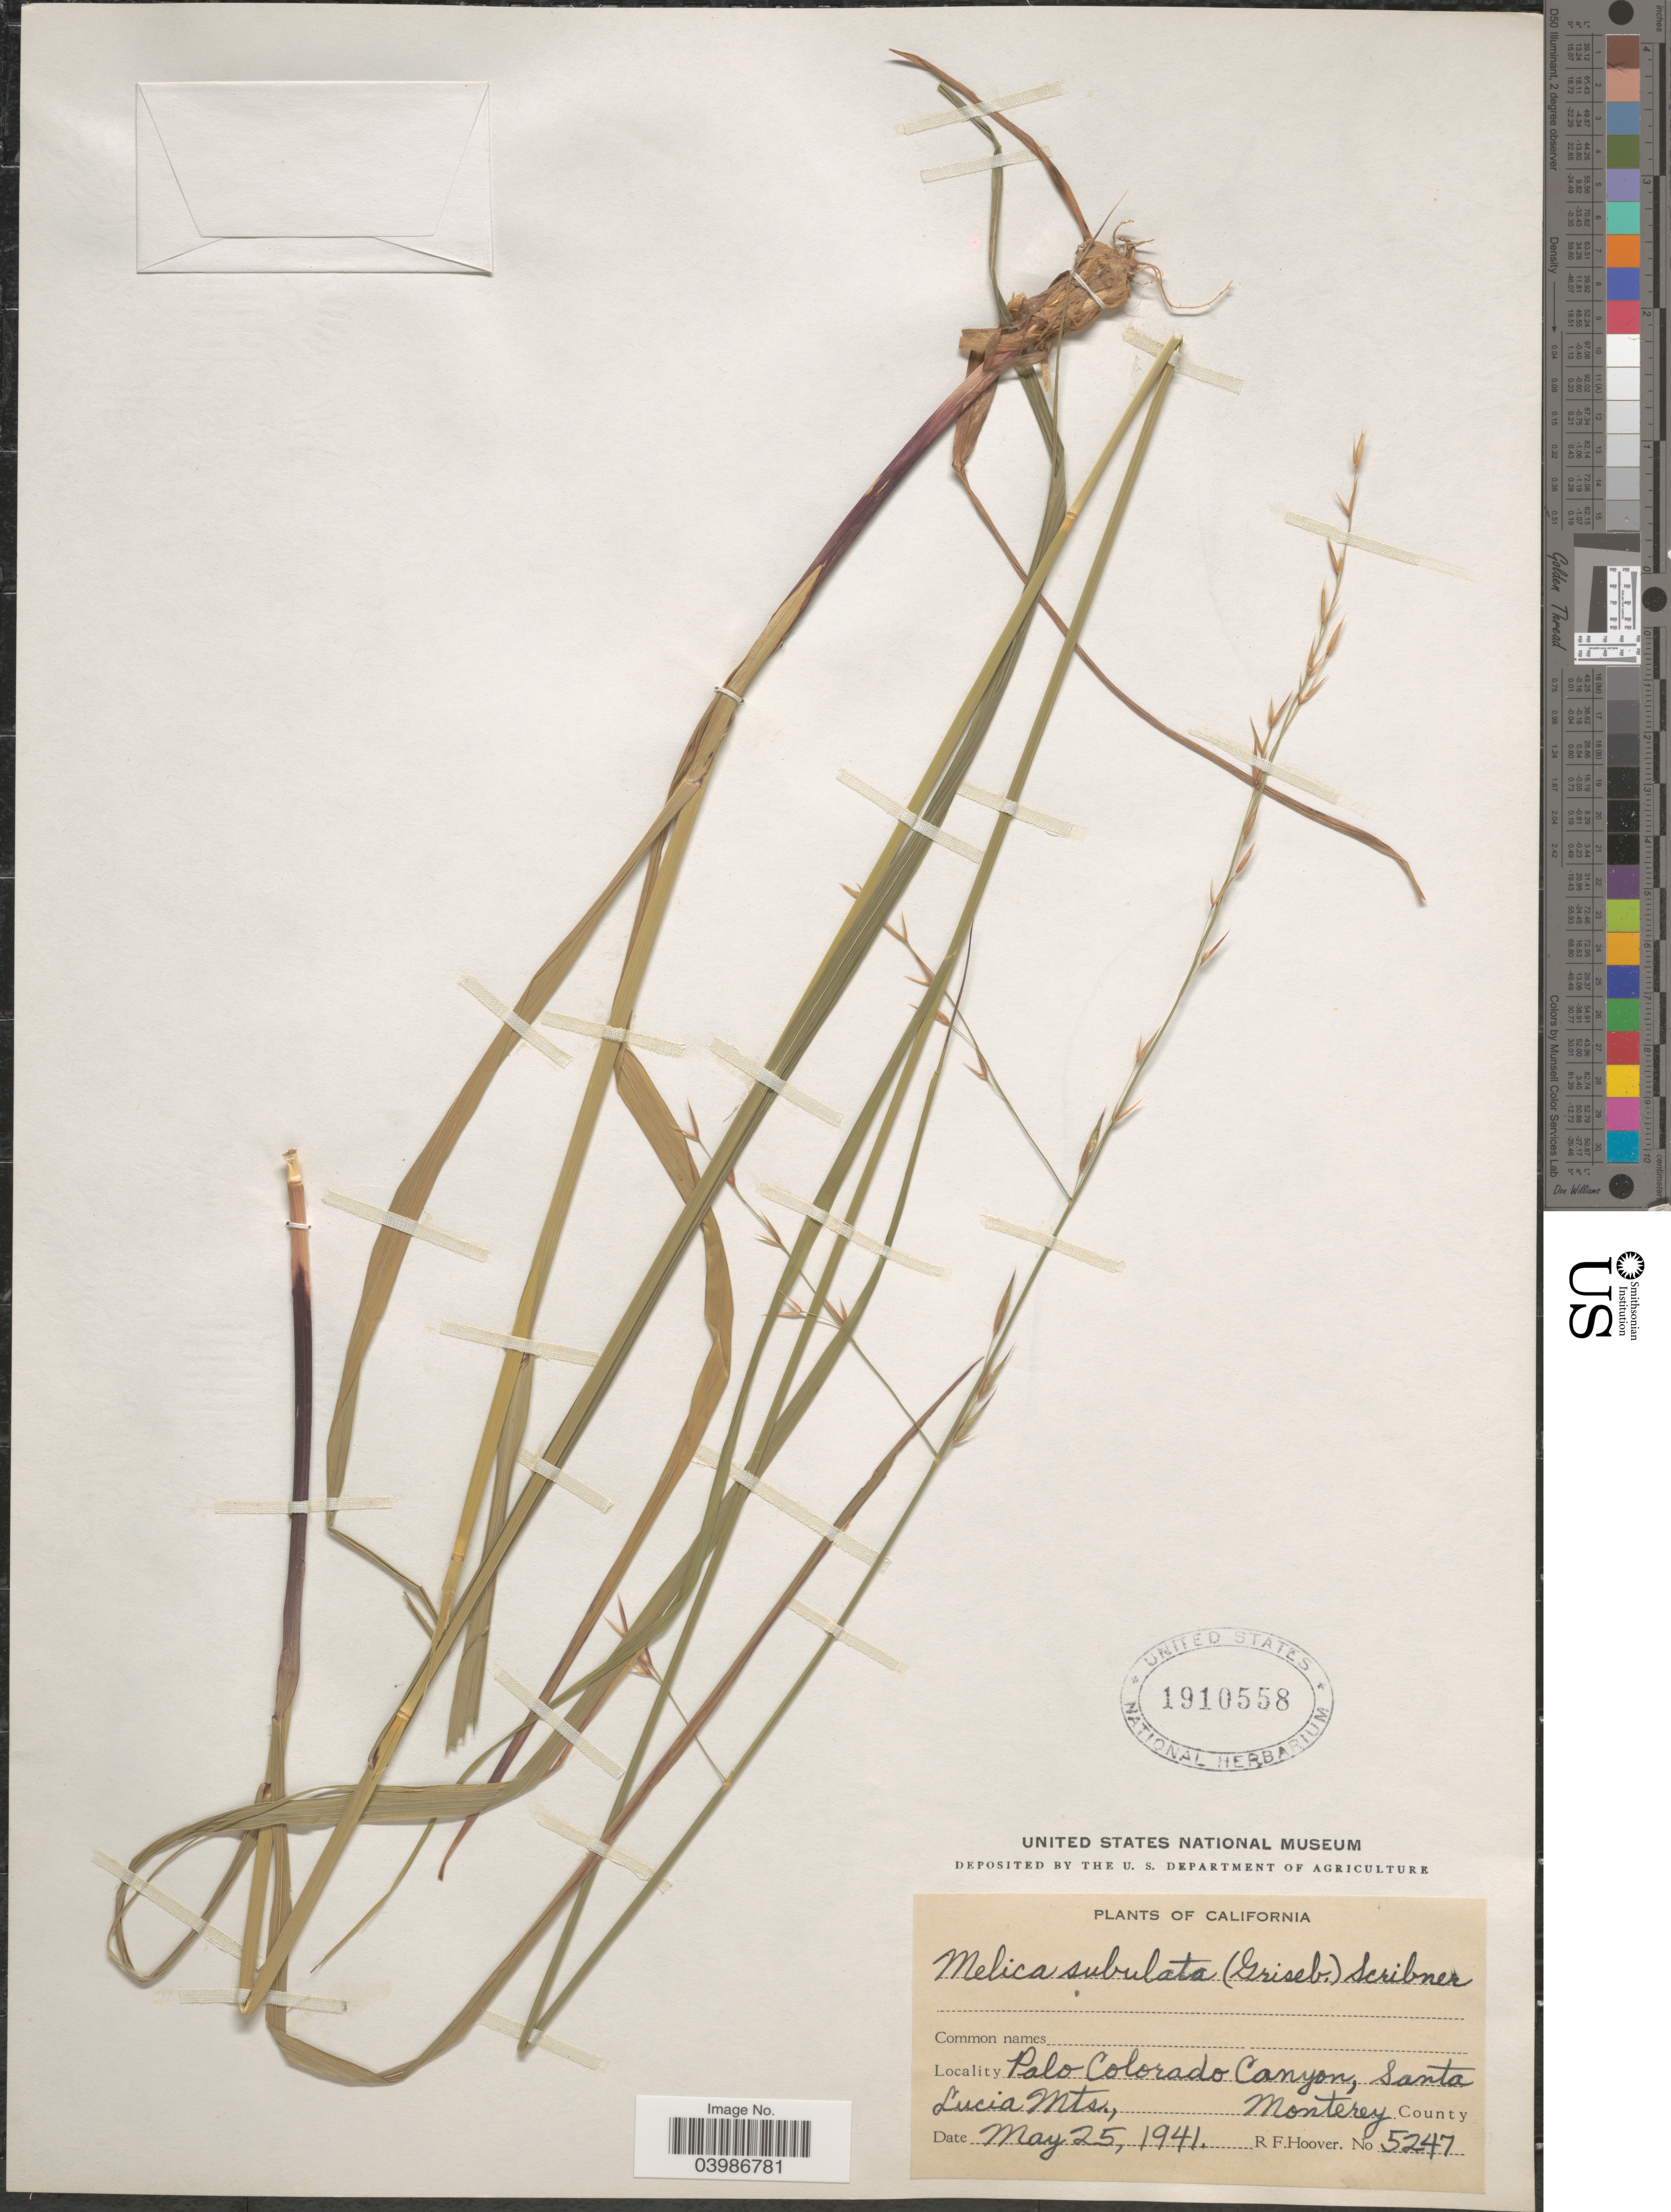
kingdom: Plantae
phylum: Tracheophyta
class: Liliopsida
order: Poales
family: Poaceae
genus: Melica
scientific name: Melica subulata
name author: (Griseb.) Scribn.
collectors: R. F. Hoover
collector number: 5247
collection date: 1941-05-25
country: United States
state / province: California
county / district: Monterey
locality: Palo Colorado Canyon, Santa Lucia Mts. Monterey County.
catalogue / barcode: US 1910558